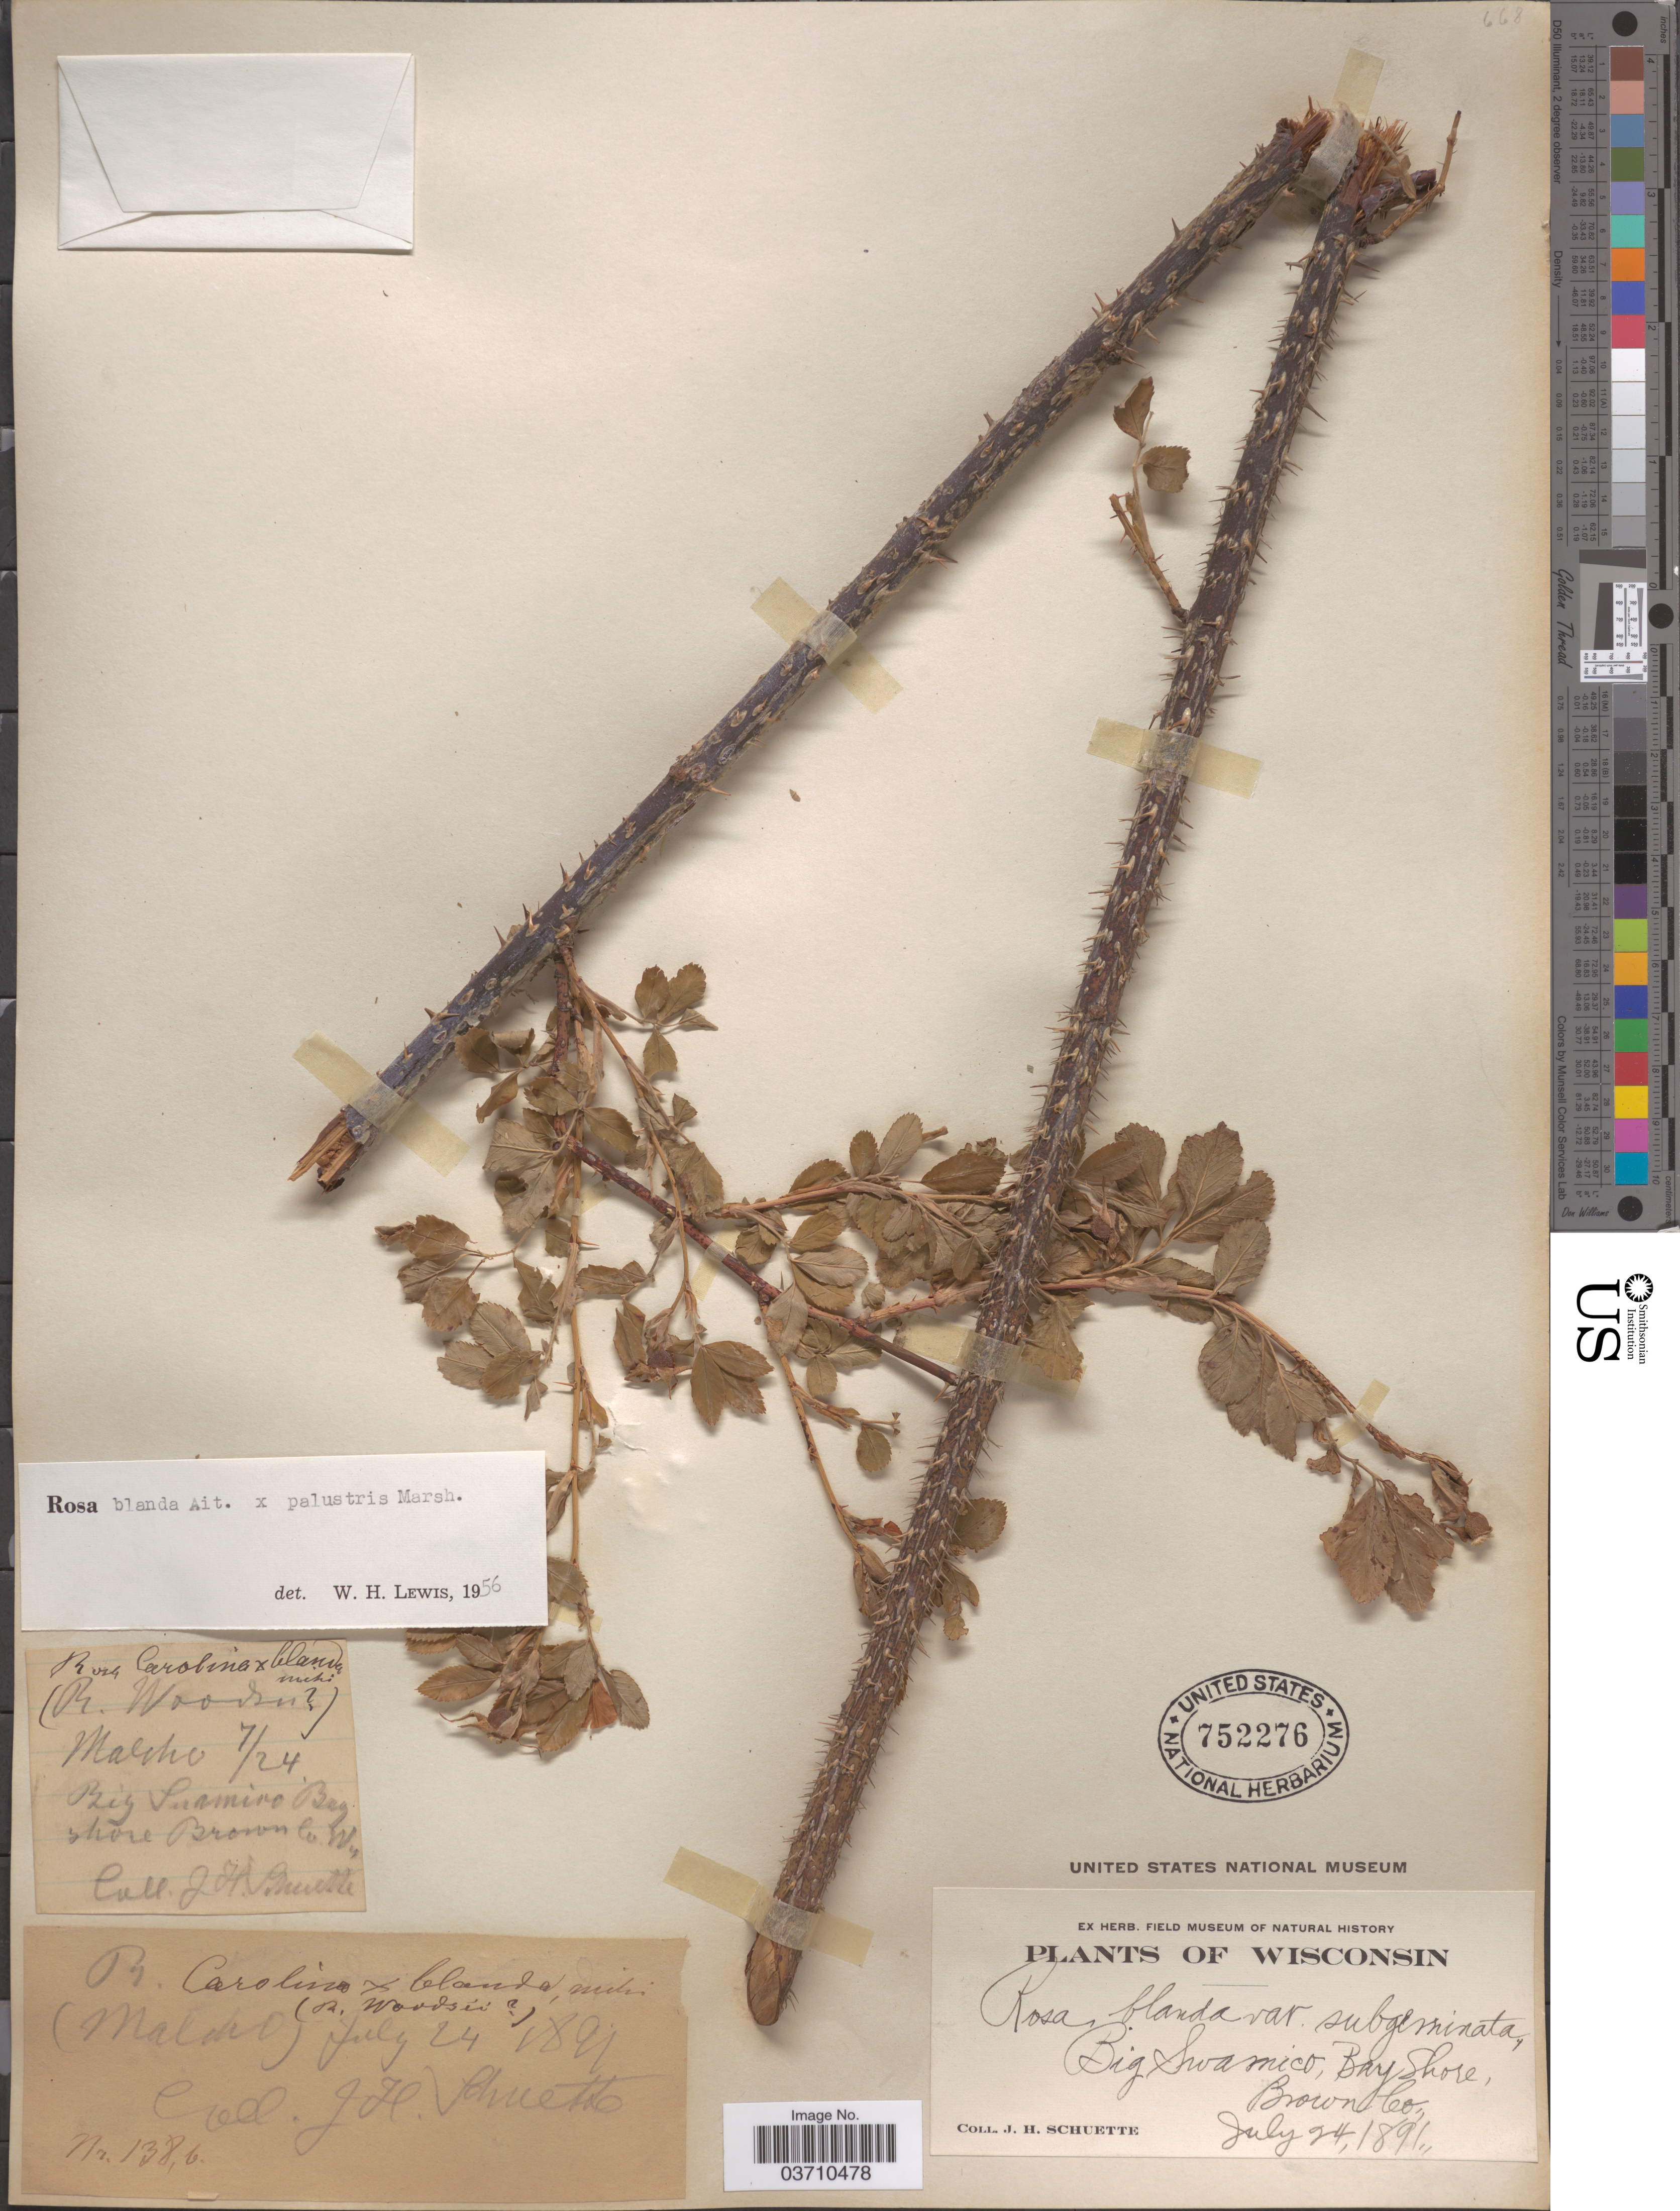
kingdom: Plantae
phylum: Tracheophyta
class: Magnoliopsida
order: Rosales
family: Rosaceae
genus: Rosa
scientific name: Rosa blanda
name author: Aiton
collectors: J. H. Schuette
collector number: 1386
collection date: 1891-07-24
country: United States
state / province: Wisconsin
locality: Big Swamico, Bay Shore, Brown Co. Malcho.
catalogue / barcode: US 752276